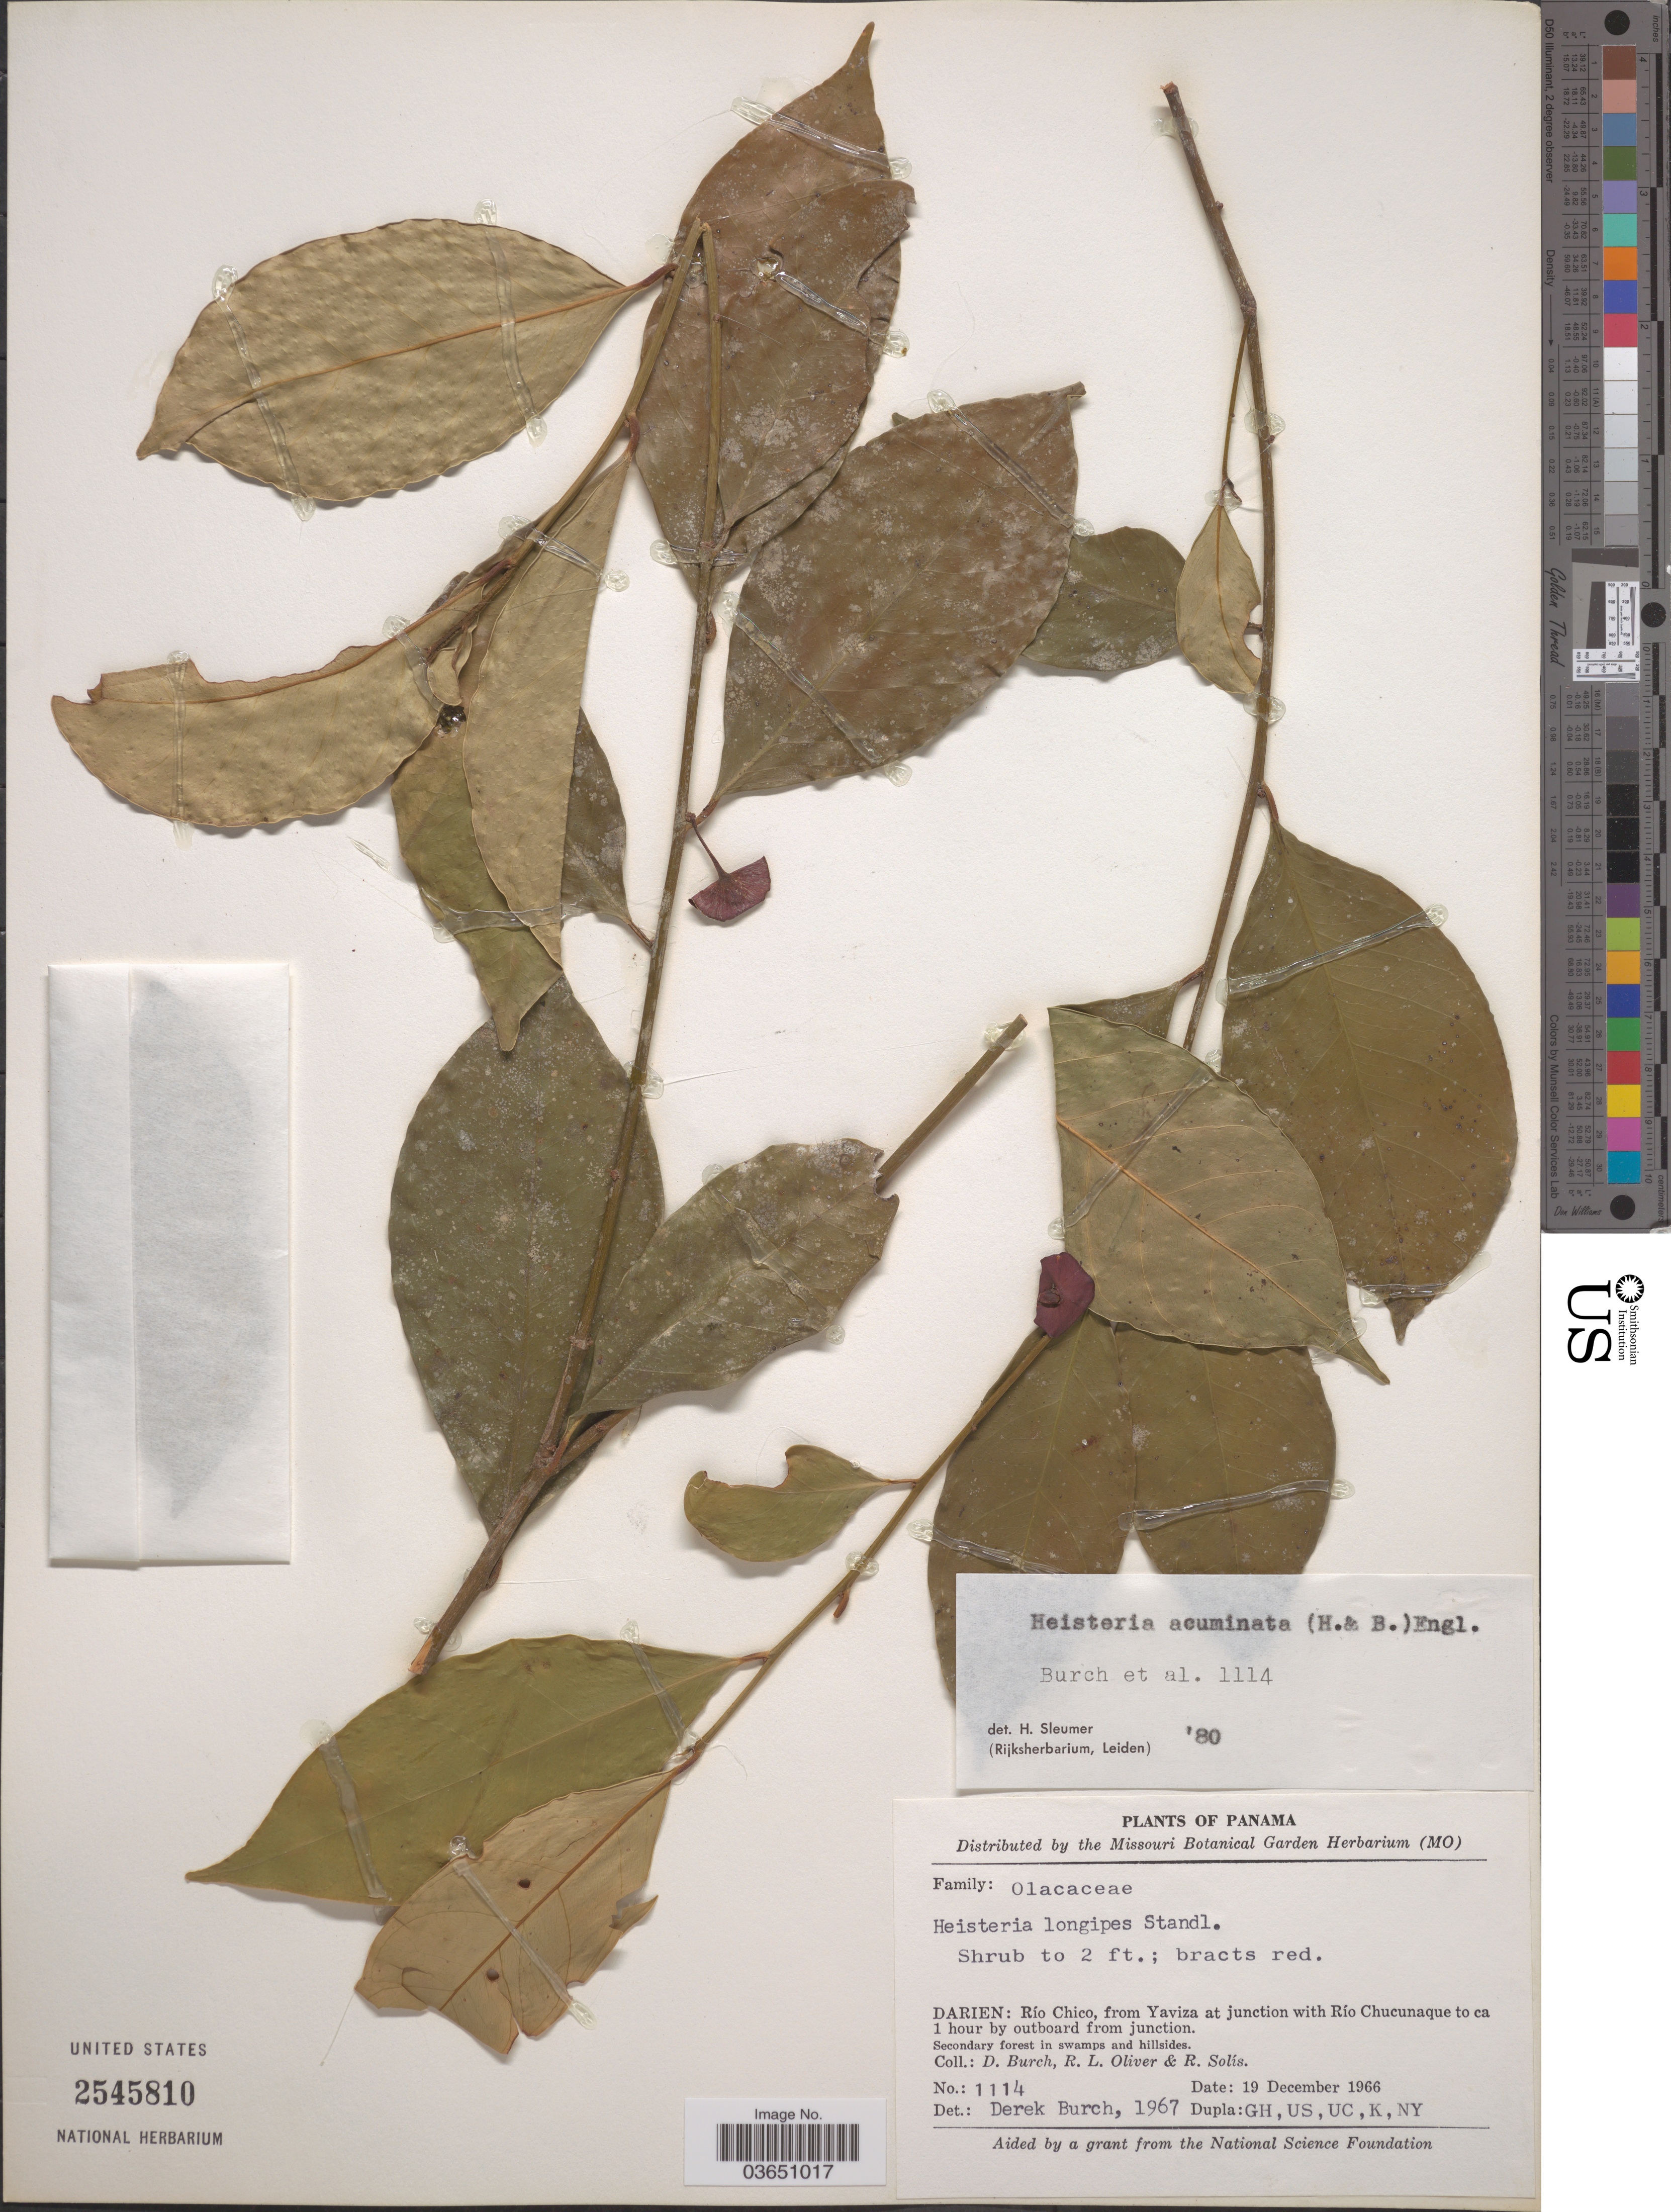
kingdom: Plantae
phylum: Tracheophyta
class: Magnoliopsida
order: Santalales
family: Erythropalaceae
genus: Heisteria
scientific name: Heisteria acuminata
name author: (Humb. & Bonpl.) Engl.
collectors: D. Burch, R. Oliver & R. Solis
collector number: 1114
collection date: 1966-12-19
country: Panama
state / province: Darién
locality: Río Chico, from Yaviza at junction with Río Chucunaque to ca 1 hour by outboard from junction.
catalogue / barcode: US 2545810